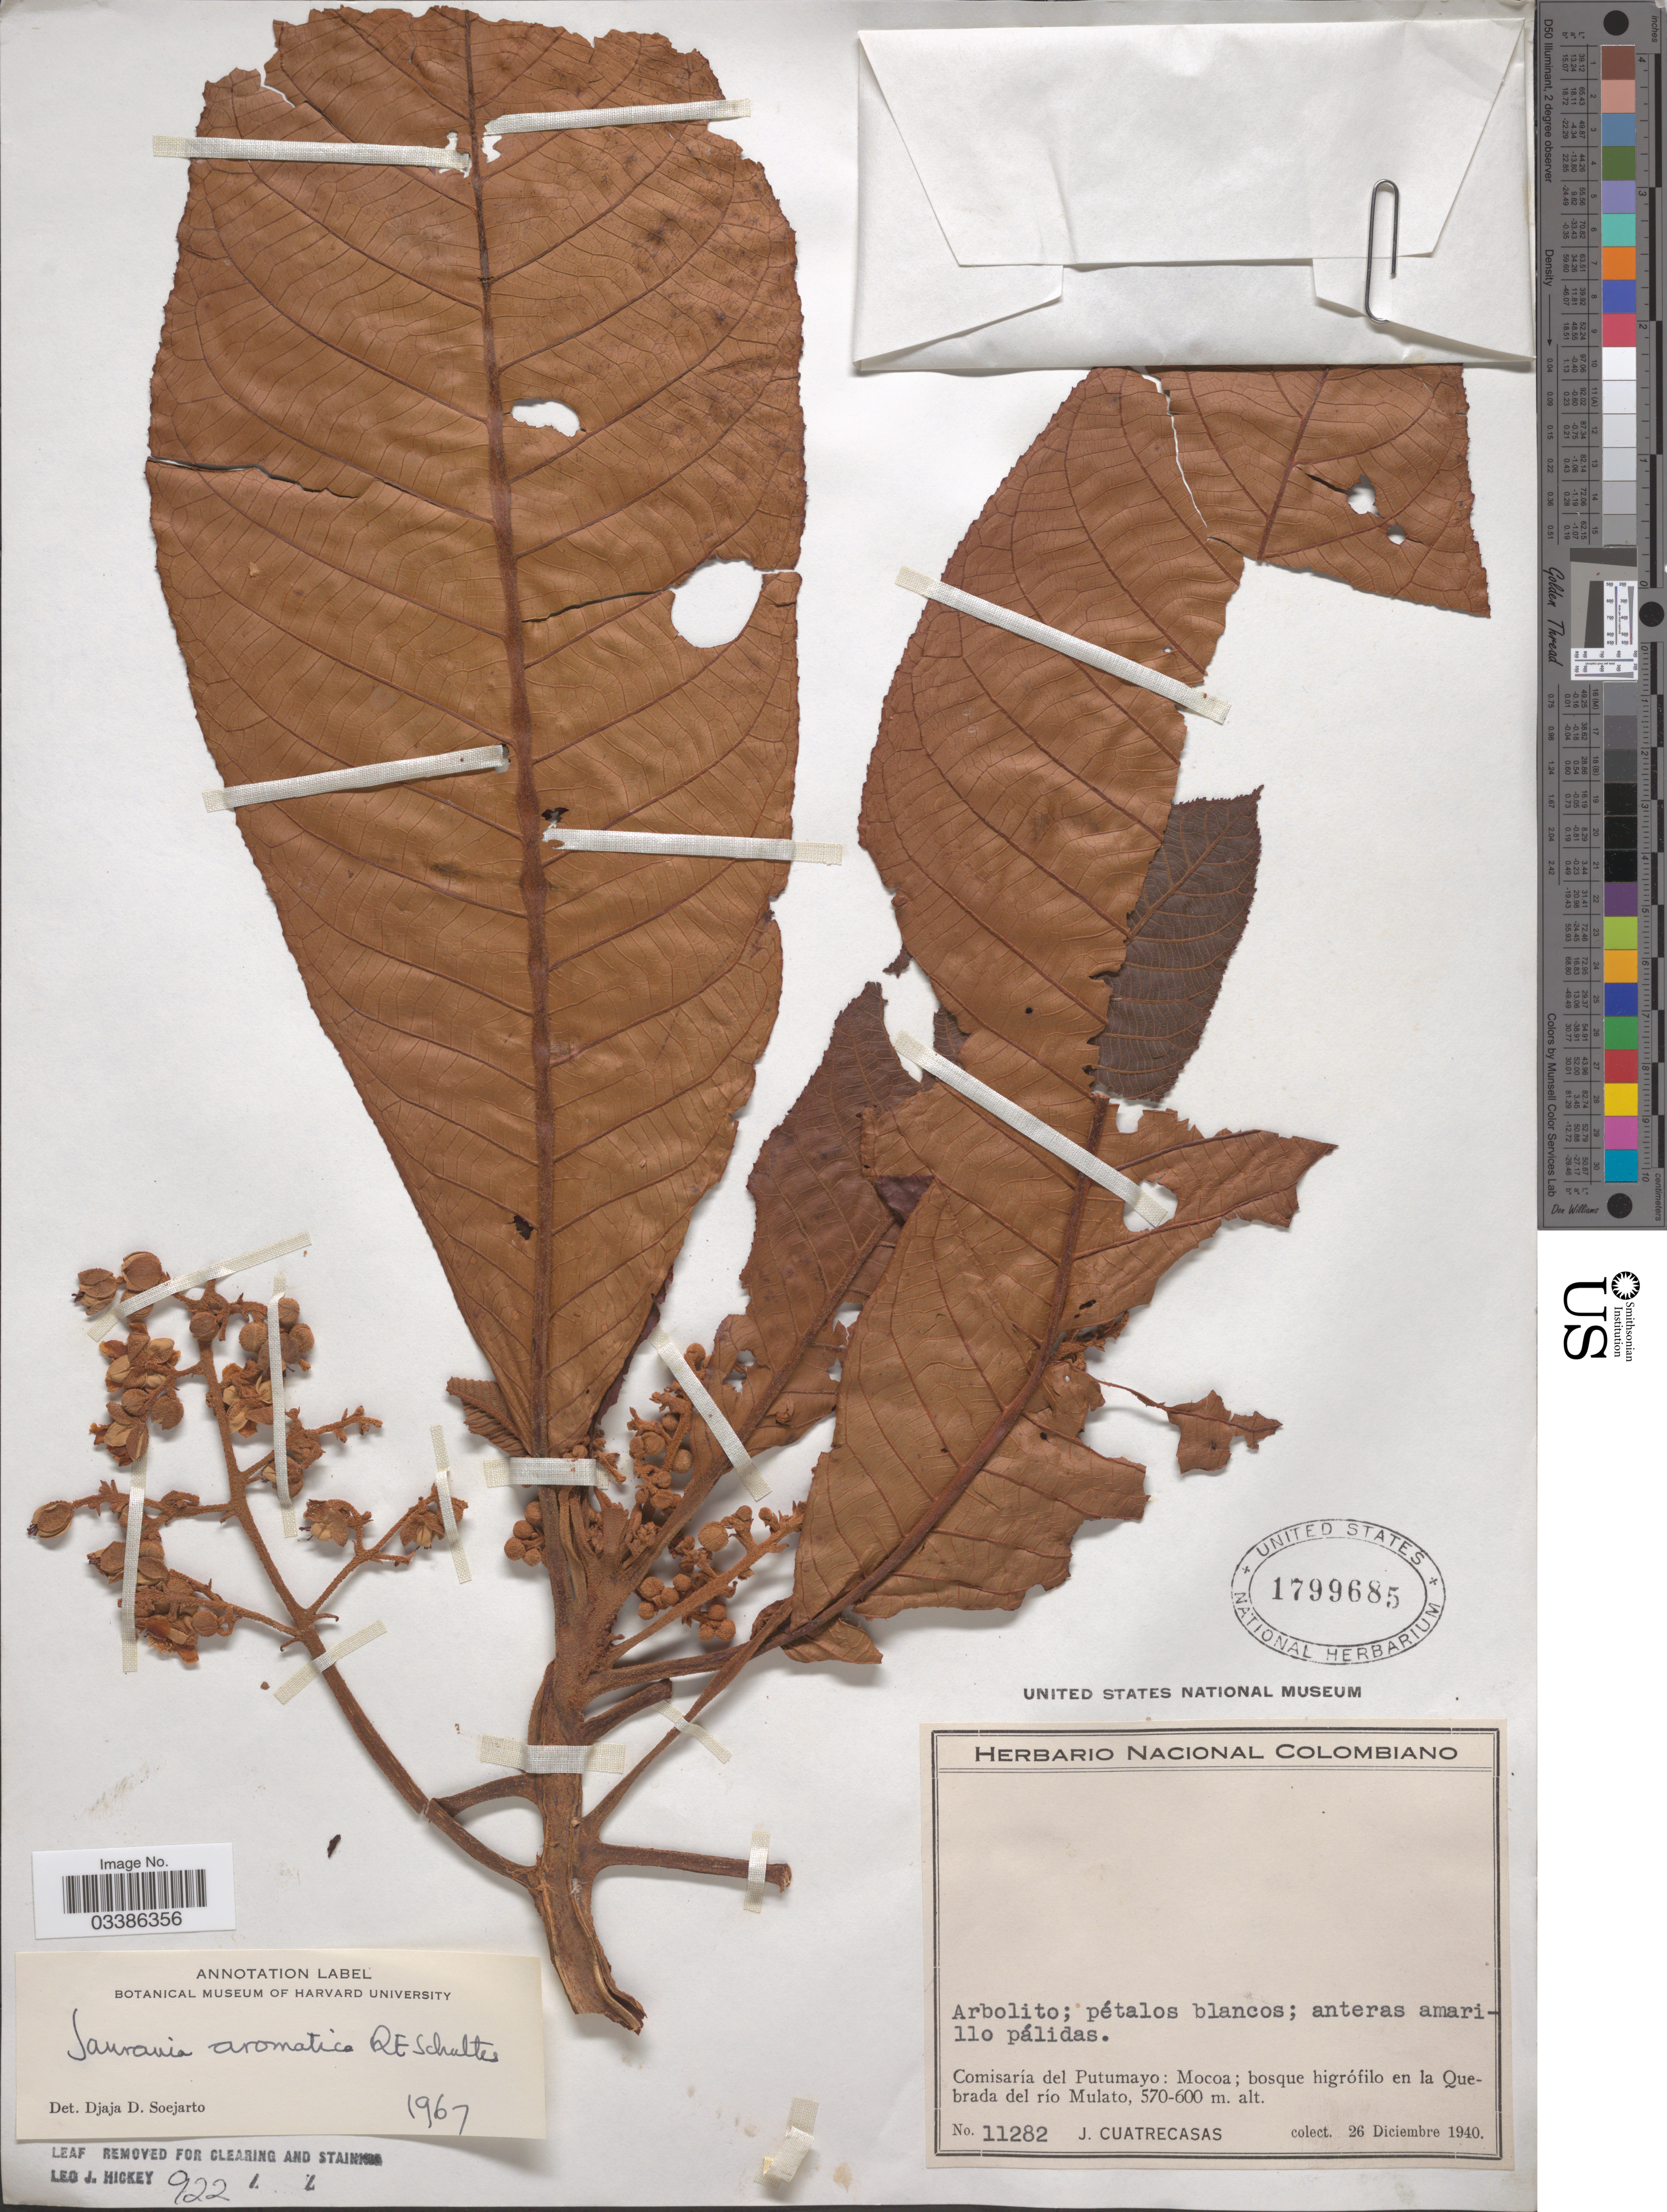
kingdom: Plantae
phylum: Tracheophyta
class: Magnoliopsida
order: Ericales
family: Actinidiaceae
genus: Saurauia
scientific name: Saurauia aromatica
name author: R.E. Schult.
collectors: J. Cuatrecasas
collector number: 11282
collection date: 1940-12-26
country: Colombia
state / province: Putumayo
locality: Comisaría del Putumayo: Mocoa; bosque higrófilo en la Quebrada del río Mulato.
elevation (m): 570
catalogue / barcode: US 1799685